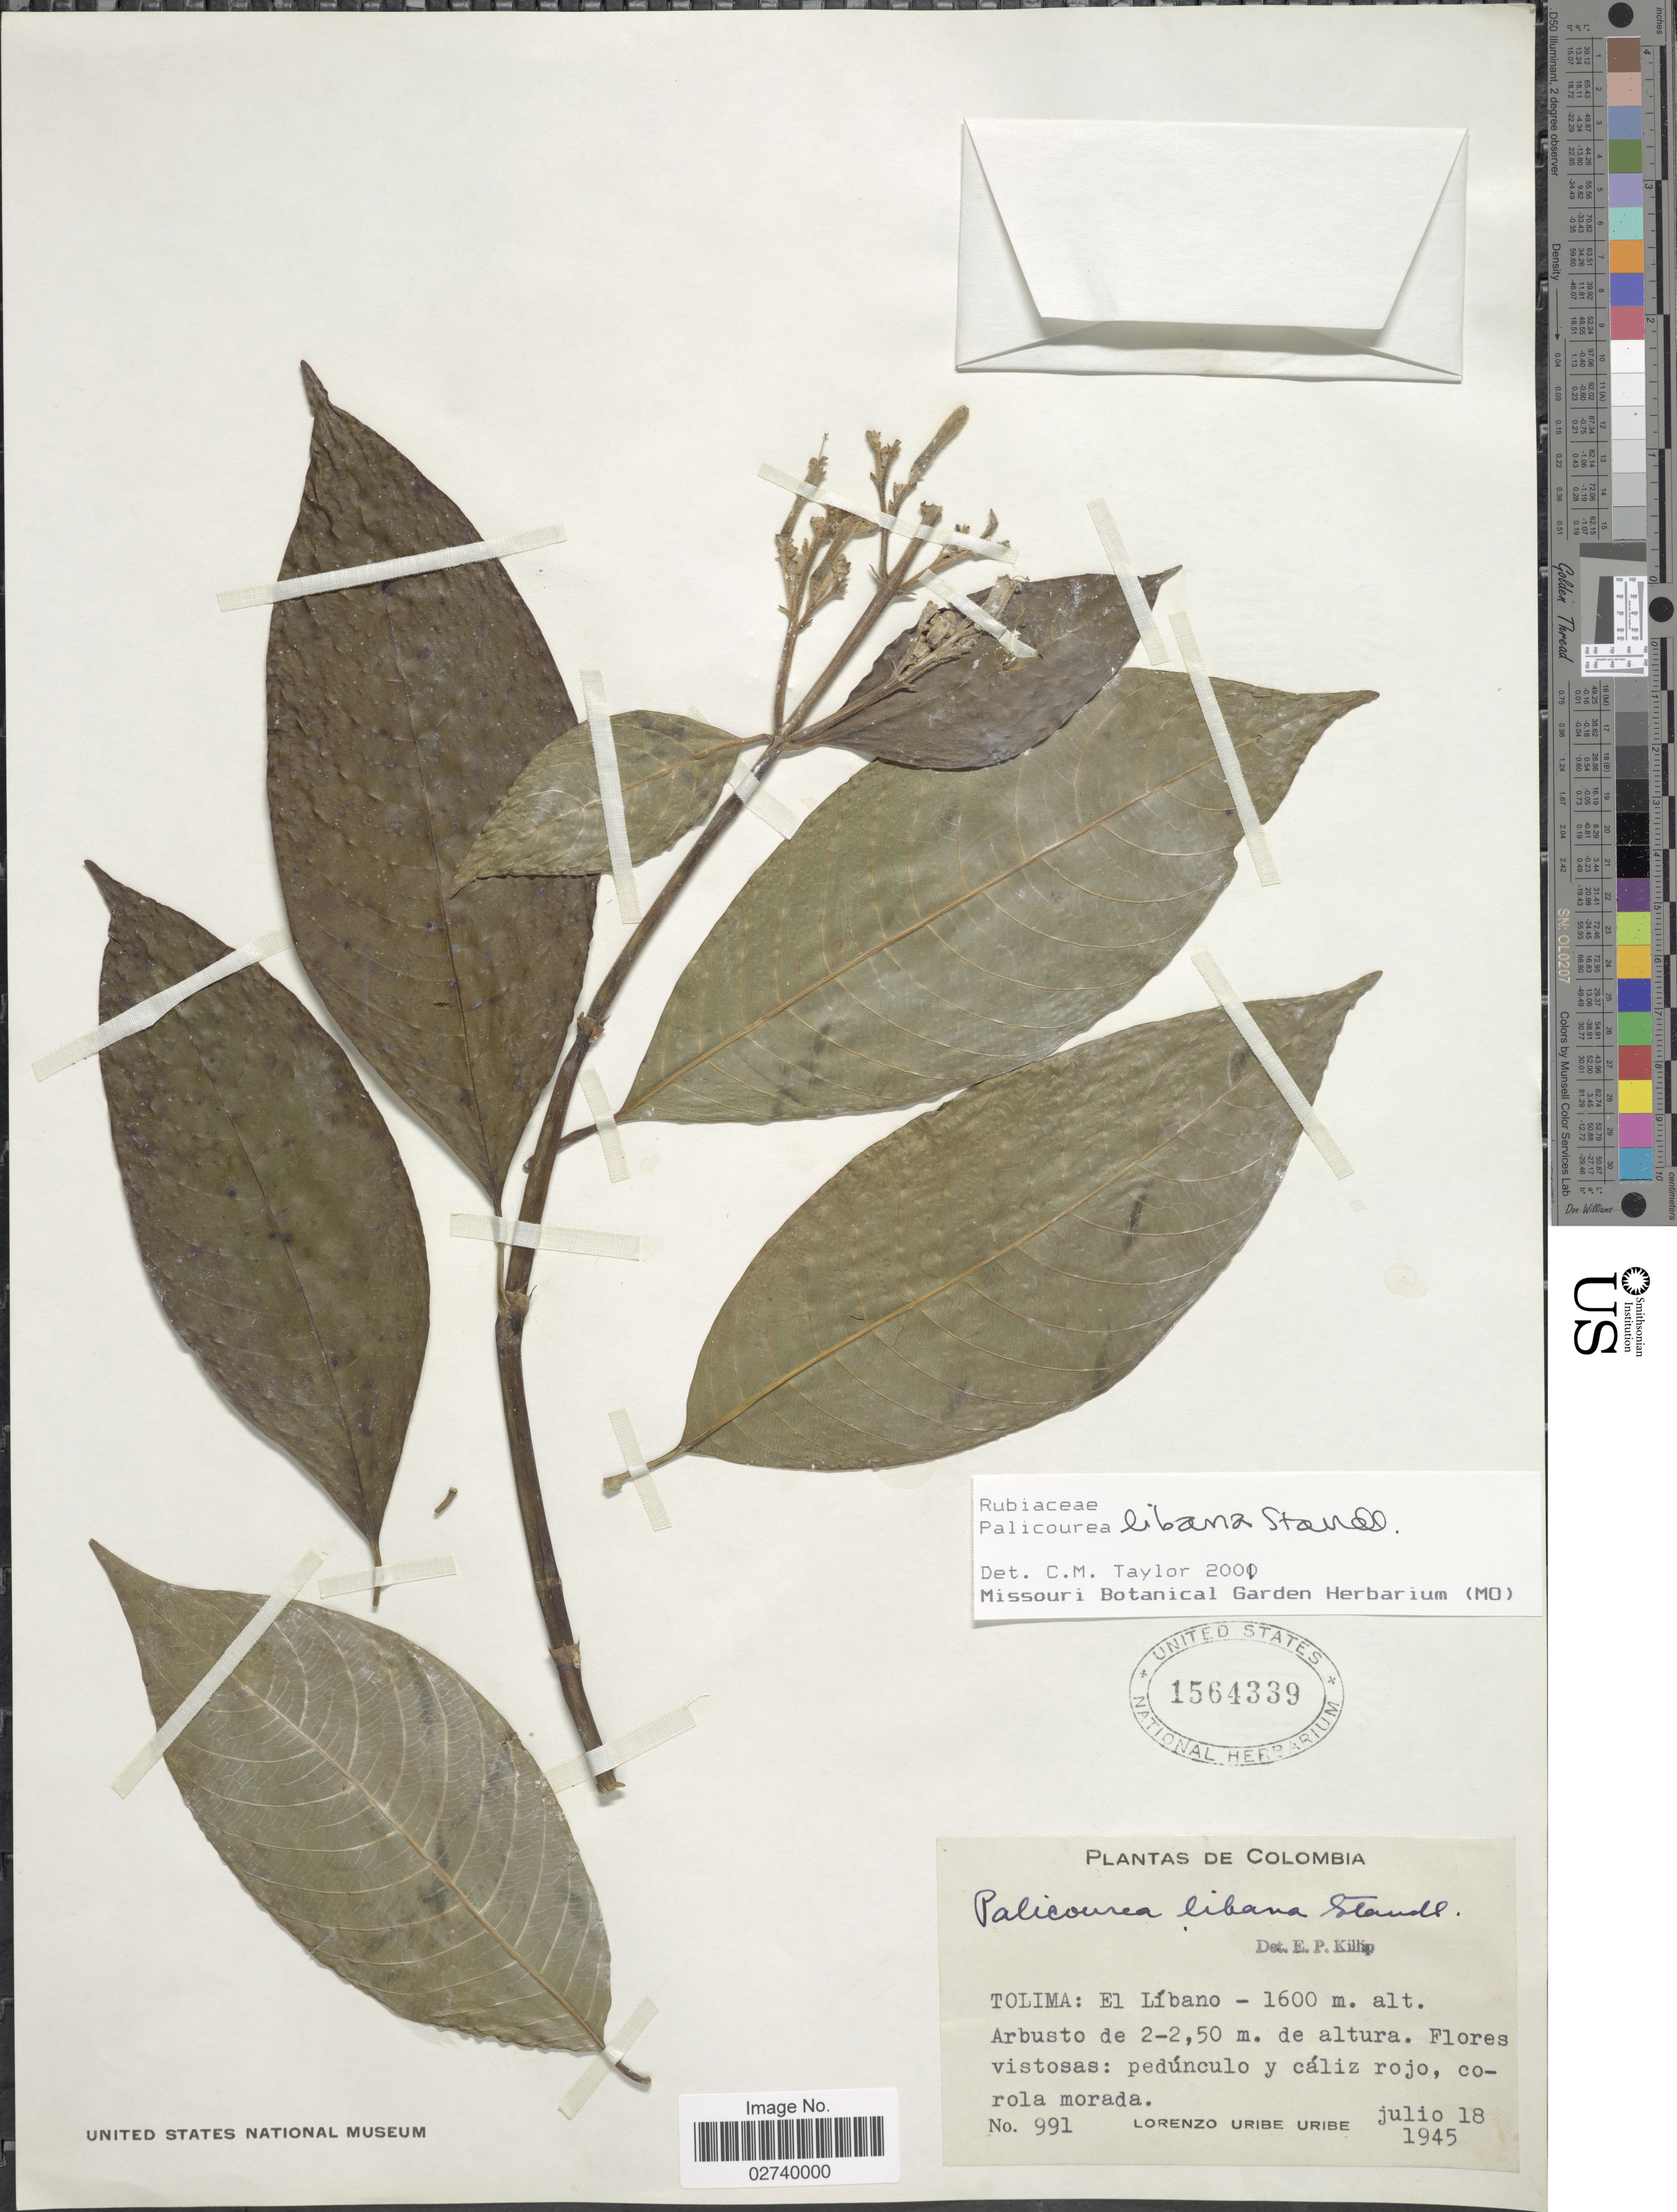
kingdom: Plantae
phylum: Tracheophyta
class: Magnoliopsida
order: Gentianales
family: Rubiaceae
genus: Palicourea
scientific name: Palicourea libana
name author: Standl.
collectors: L. Uribe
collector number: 991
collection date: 1945-07-18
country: Colombia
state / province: Tolima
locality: El Líbano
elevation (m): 1600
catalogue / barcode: US 1564339